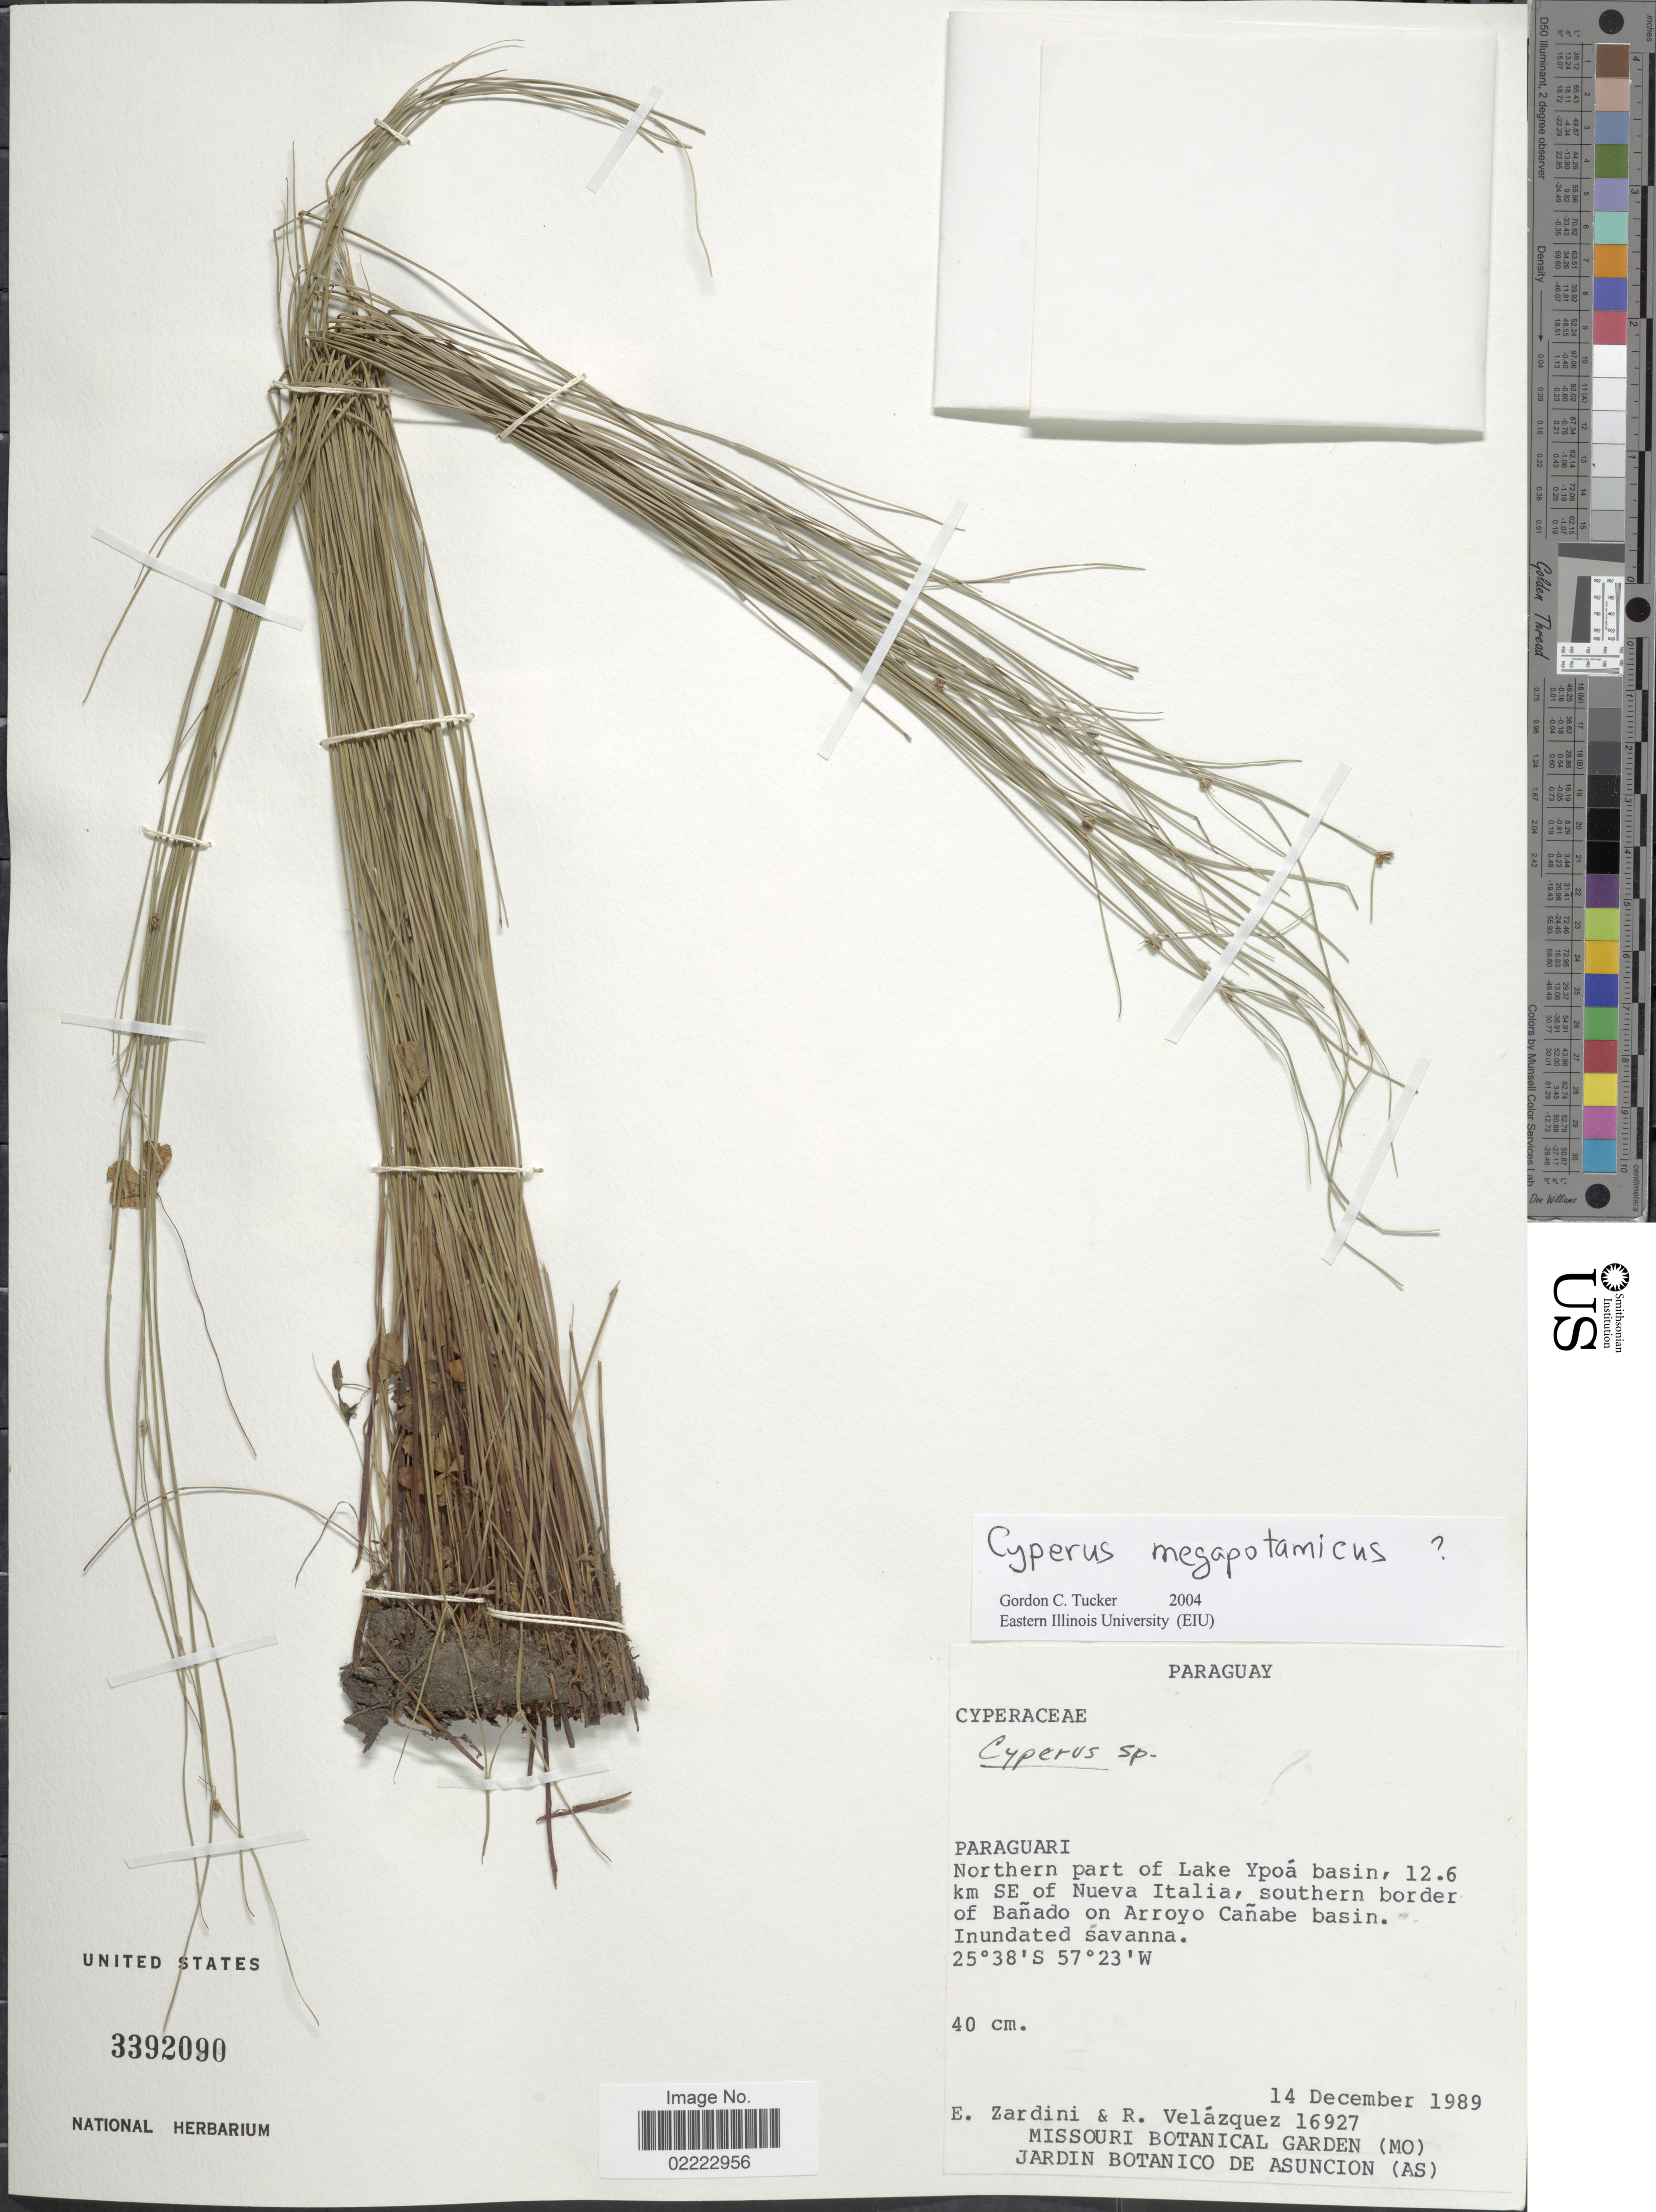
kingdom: Plantae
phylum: Tracheophyta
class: Liliopsida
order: Poales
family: Cyperaceae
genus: Cyperus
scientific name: Cyperus megapotamicus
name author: (A. Dietr.) Kunth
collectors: E. M. Zardini & R. Velázquez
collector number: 16927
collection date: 1989-12-14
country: Paraguay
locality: Northern part of Lake Ypoa basin, 12.6 km SE of Nueva Italia, southern border of Banado on Arroyo Canabe basin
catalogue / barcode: US 3392090